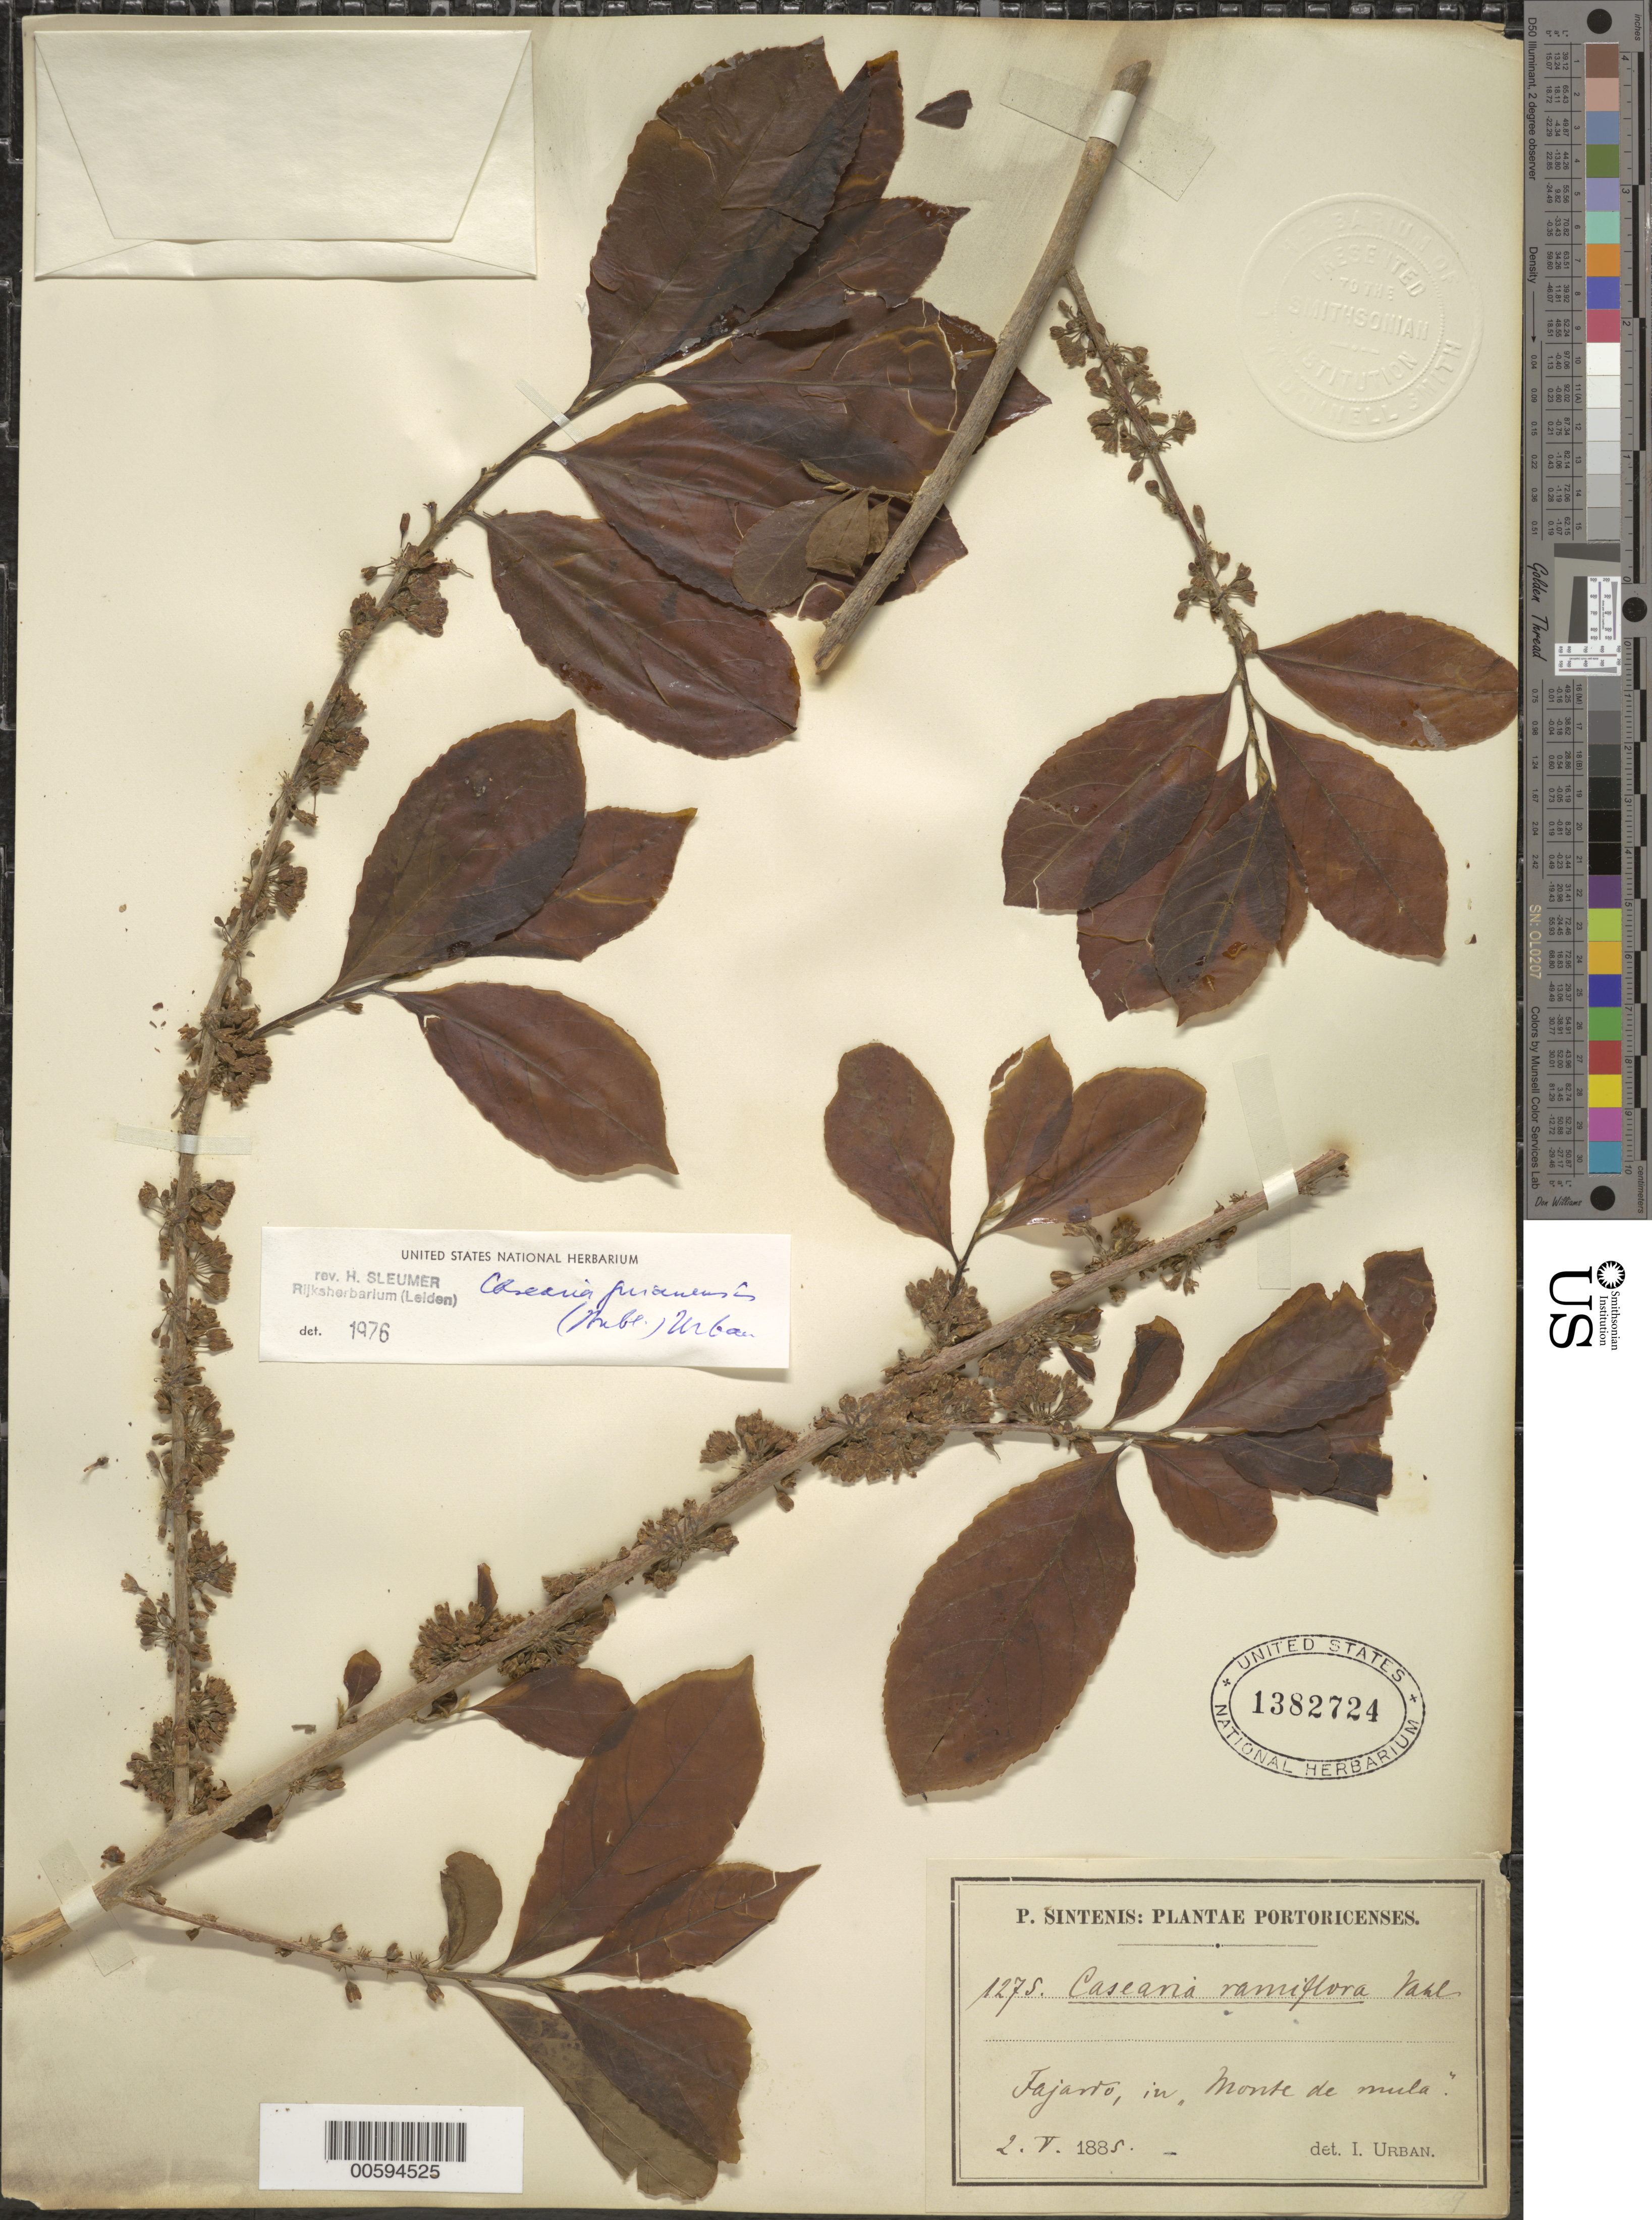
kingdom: Plantae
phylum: Tracheophyta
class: Magnoliopsida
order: Malpighiales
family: Salicaceae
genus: Casearia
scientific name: Casearia guianensis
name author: (Aubl.) Urb.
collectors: P. Sintenis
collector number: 1275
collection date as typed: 02 May 1885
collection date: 1885-05-02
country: Puerto Rico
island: Greater Antilles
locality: Fajardo, in "Monte de mula"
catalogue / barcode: US 1382724